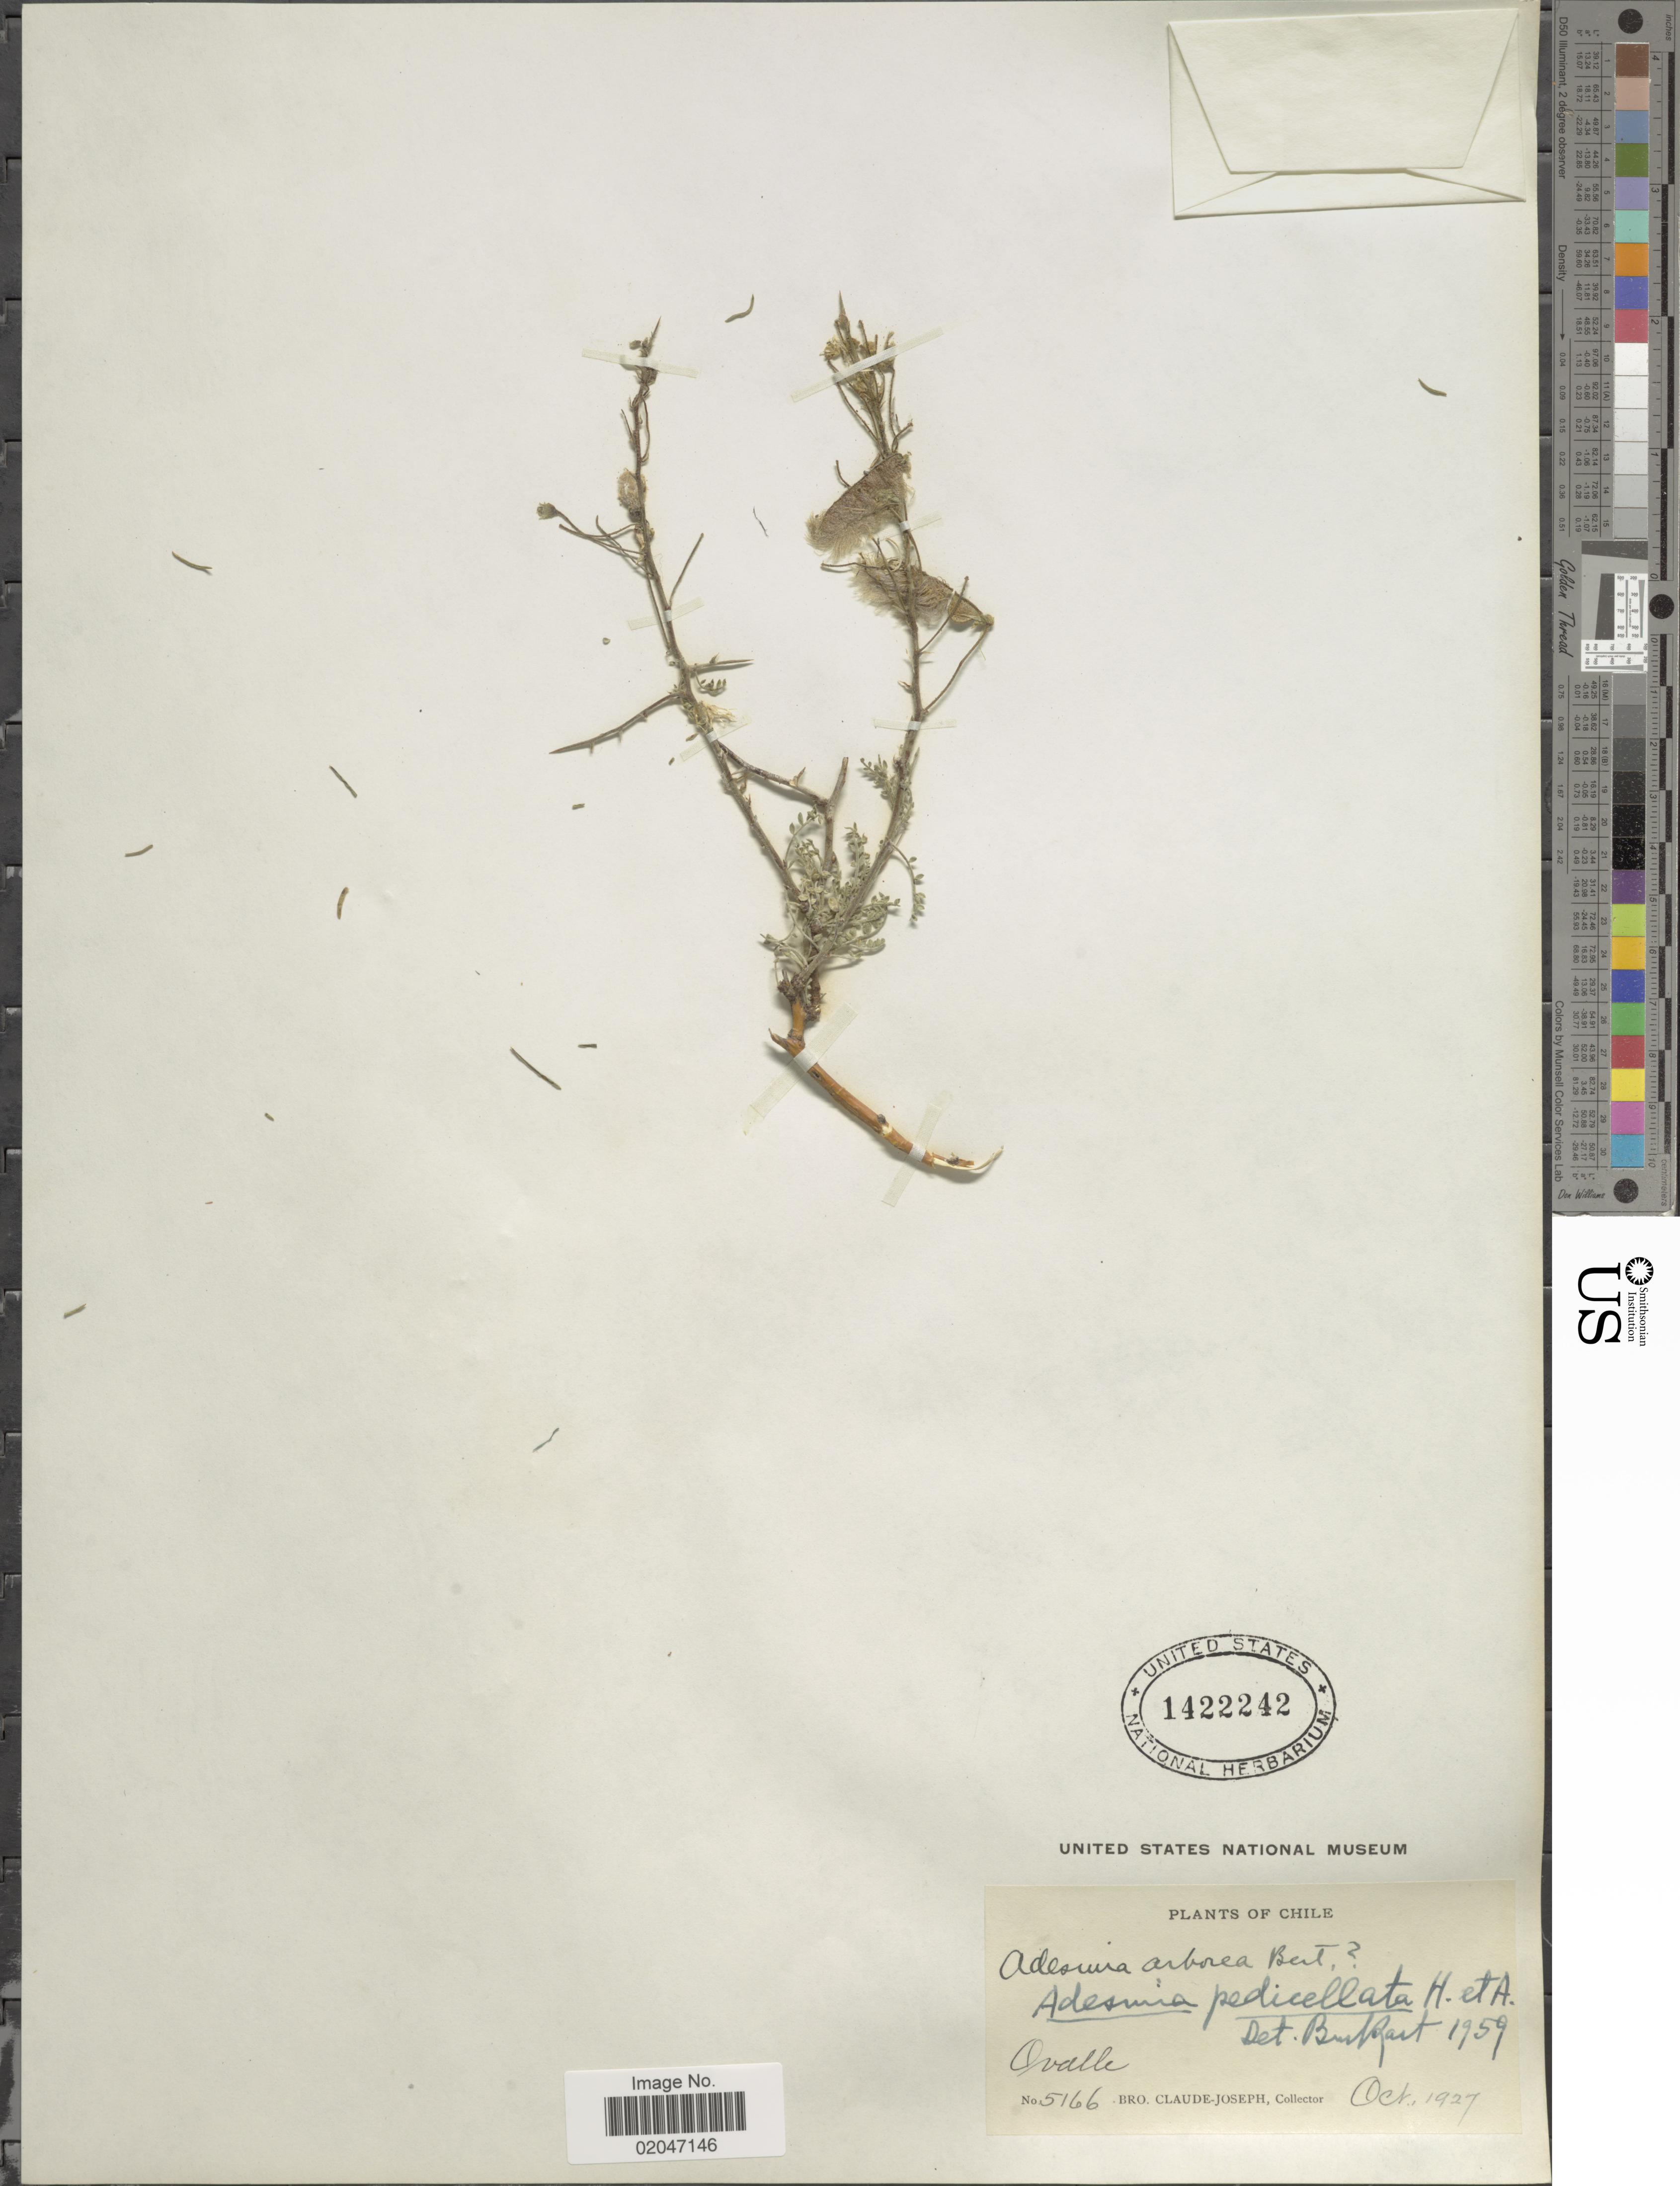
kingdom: Plantae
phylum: Tracheophyta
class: Magnoliopsida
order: Fabales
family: Fabaceae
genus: Adesmia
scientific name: Adesmia pedicellata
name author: Hook. & Arn.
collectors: Bro. Claude-Joseph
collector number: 5166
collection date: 1927-10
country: Chile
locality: Ovalle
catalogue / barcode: US 1422242